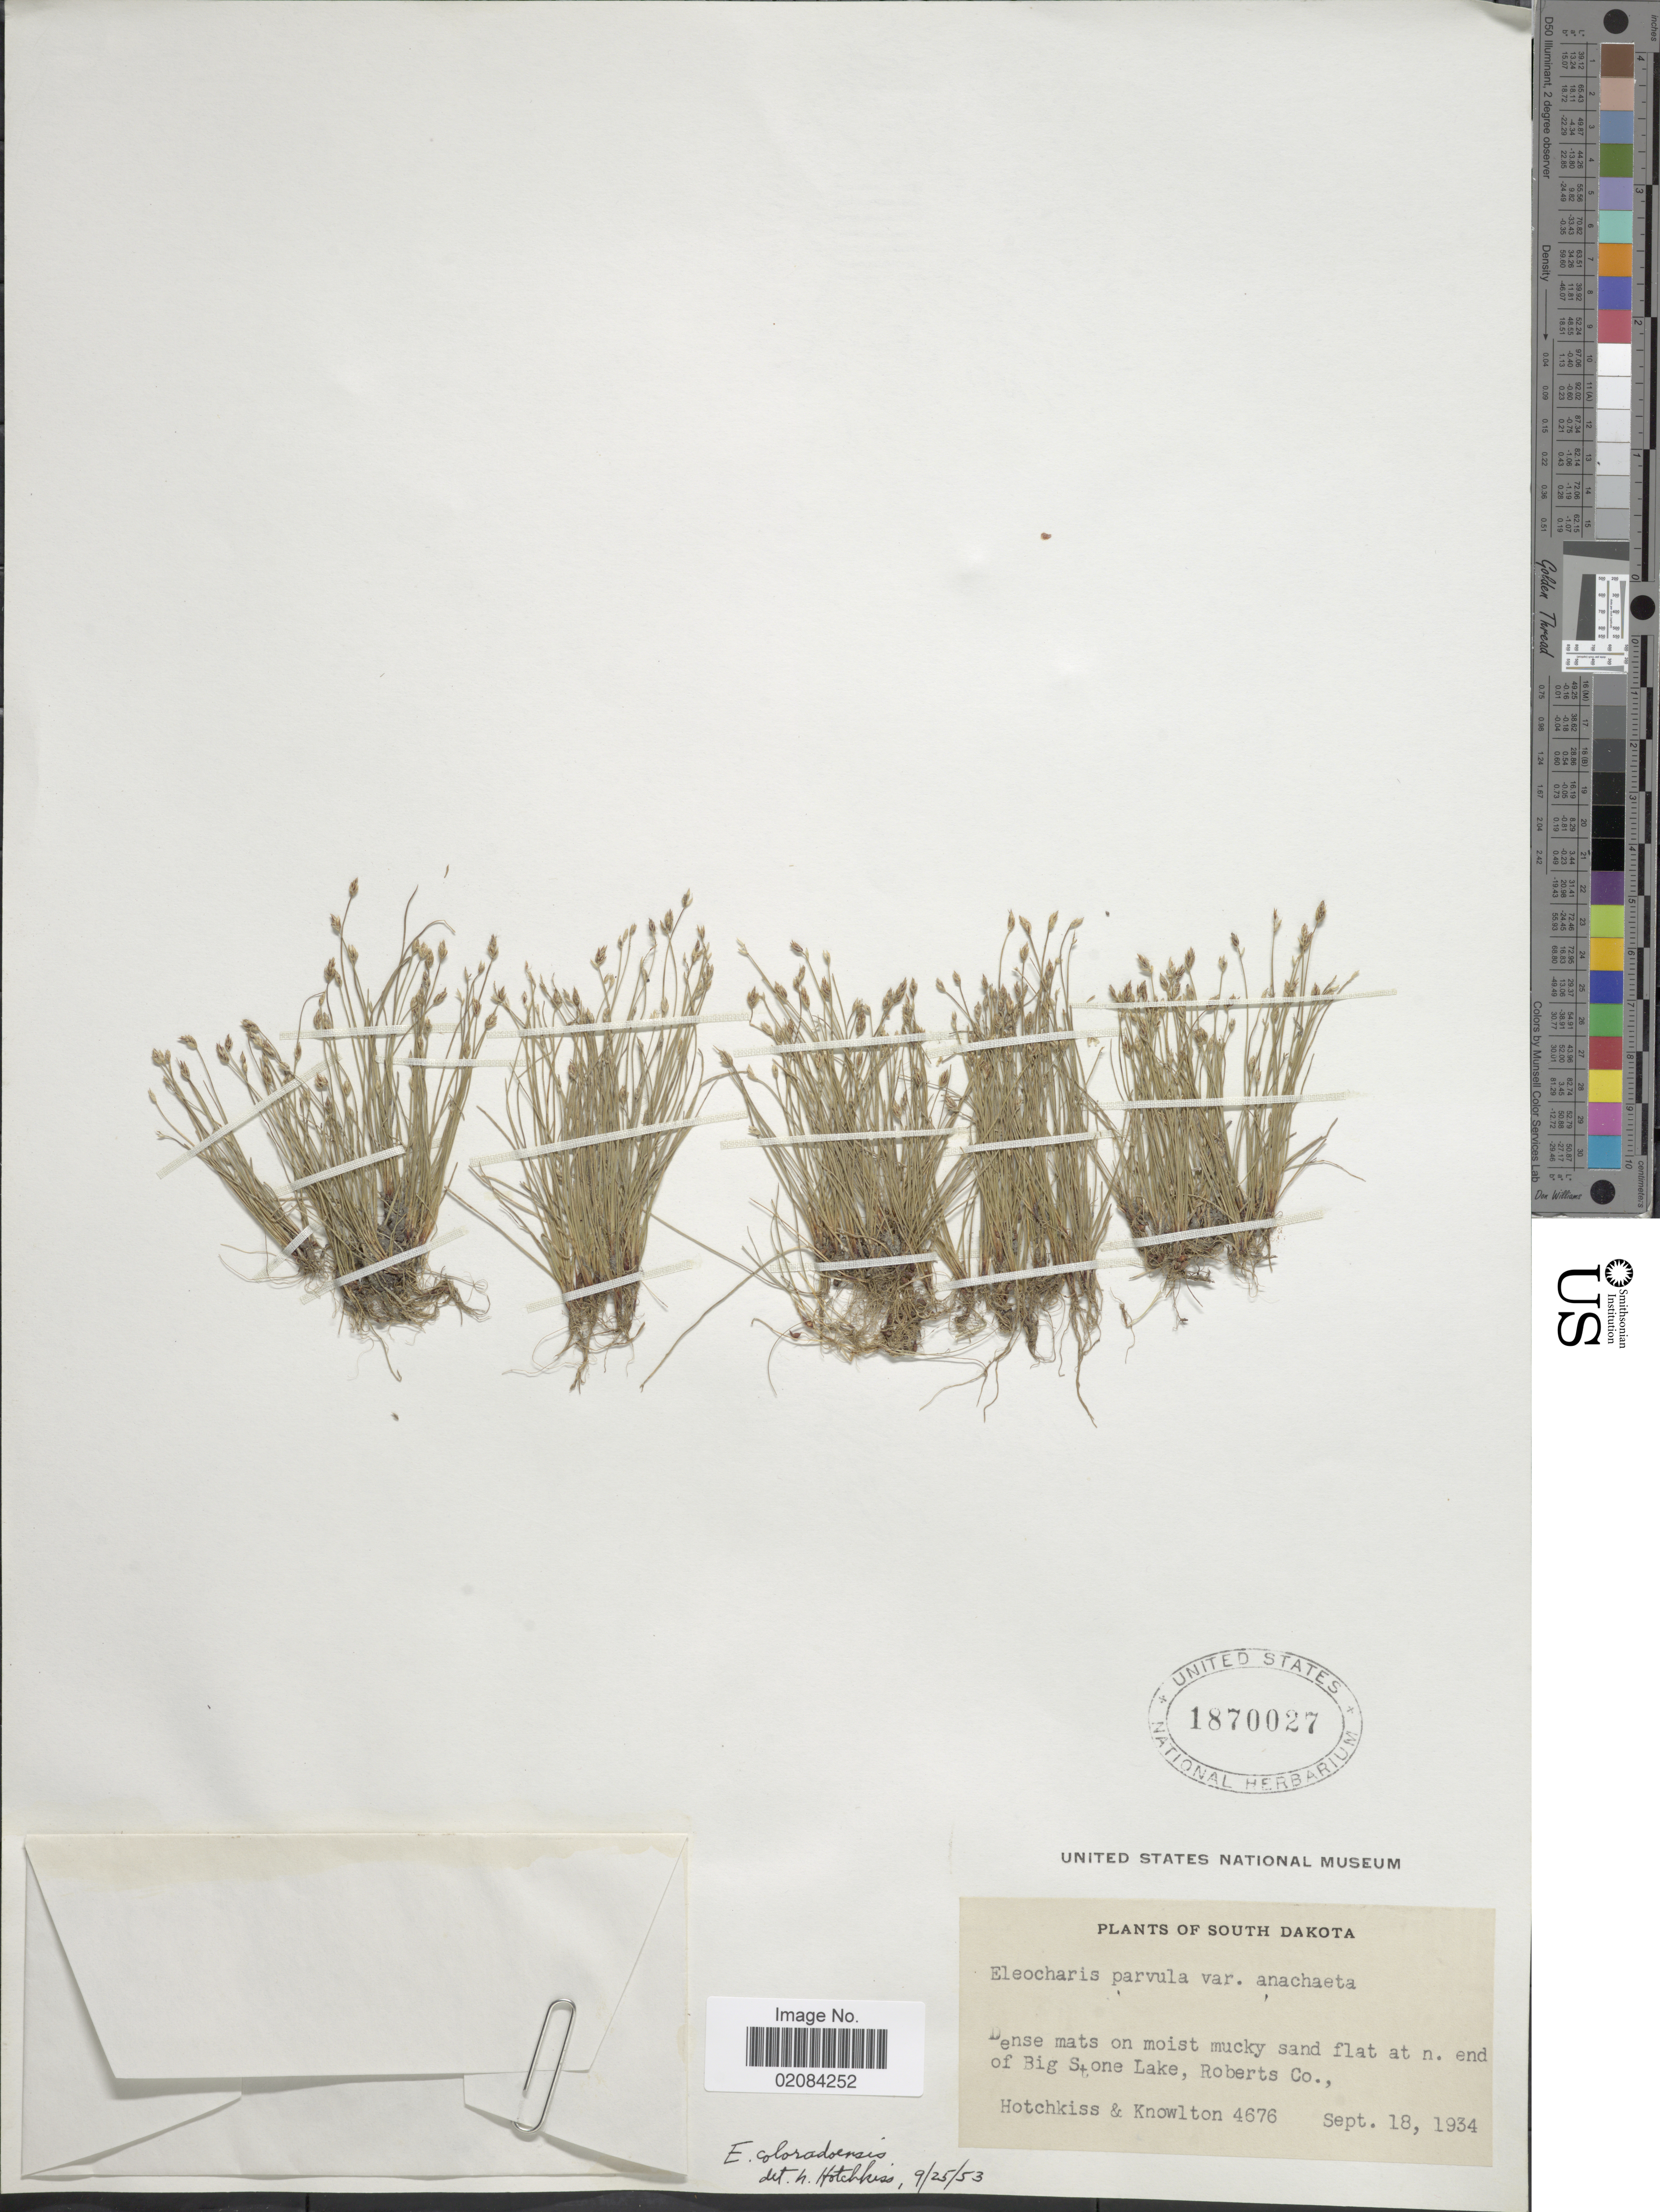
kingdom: Plantae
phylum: Tracheophyta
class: Liliopsida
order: Poales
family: Cyperaceae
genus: Eleocharis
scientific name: Eleocharis coloradoensis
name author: (Britton) Gilly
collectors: -. Hotchkiss & -. Knowlton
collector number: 4676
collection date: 1934-09-18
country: United States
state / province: South Dakota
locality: South Dakota. At n. end of Big Stone Lake, Roberts Co.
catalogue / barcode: US 1870027